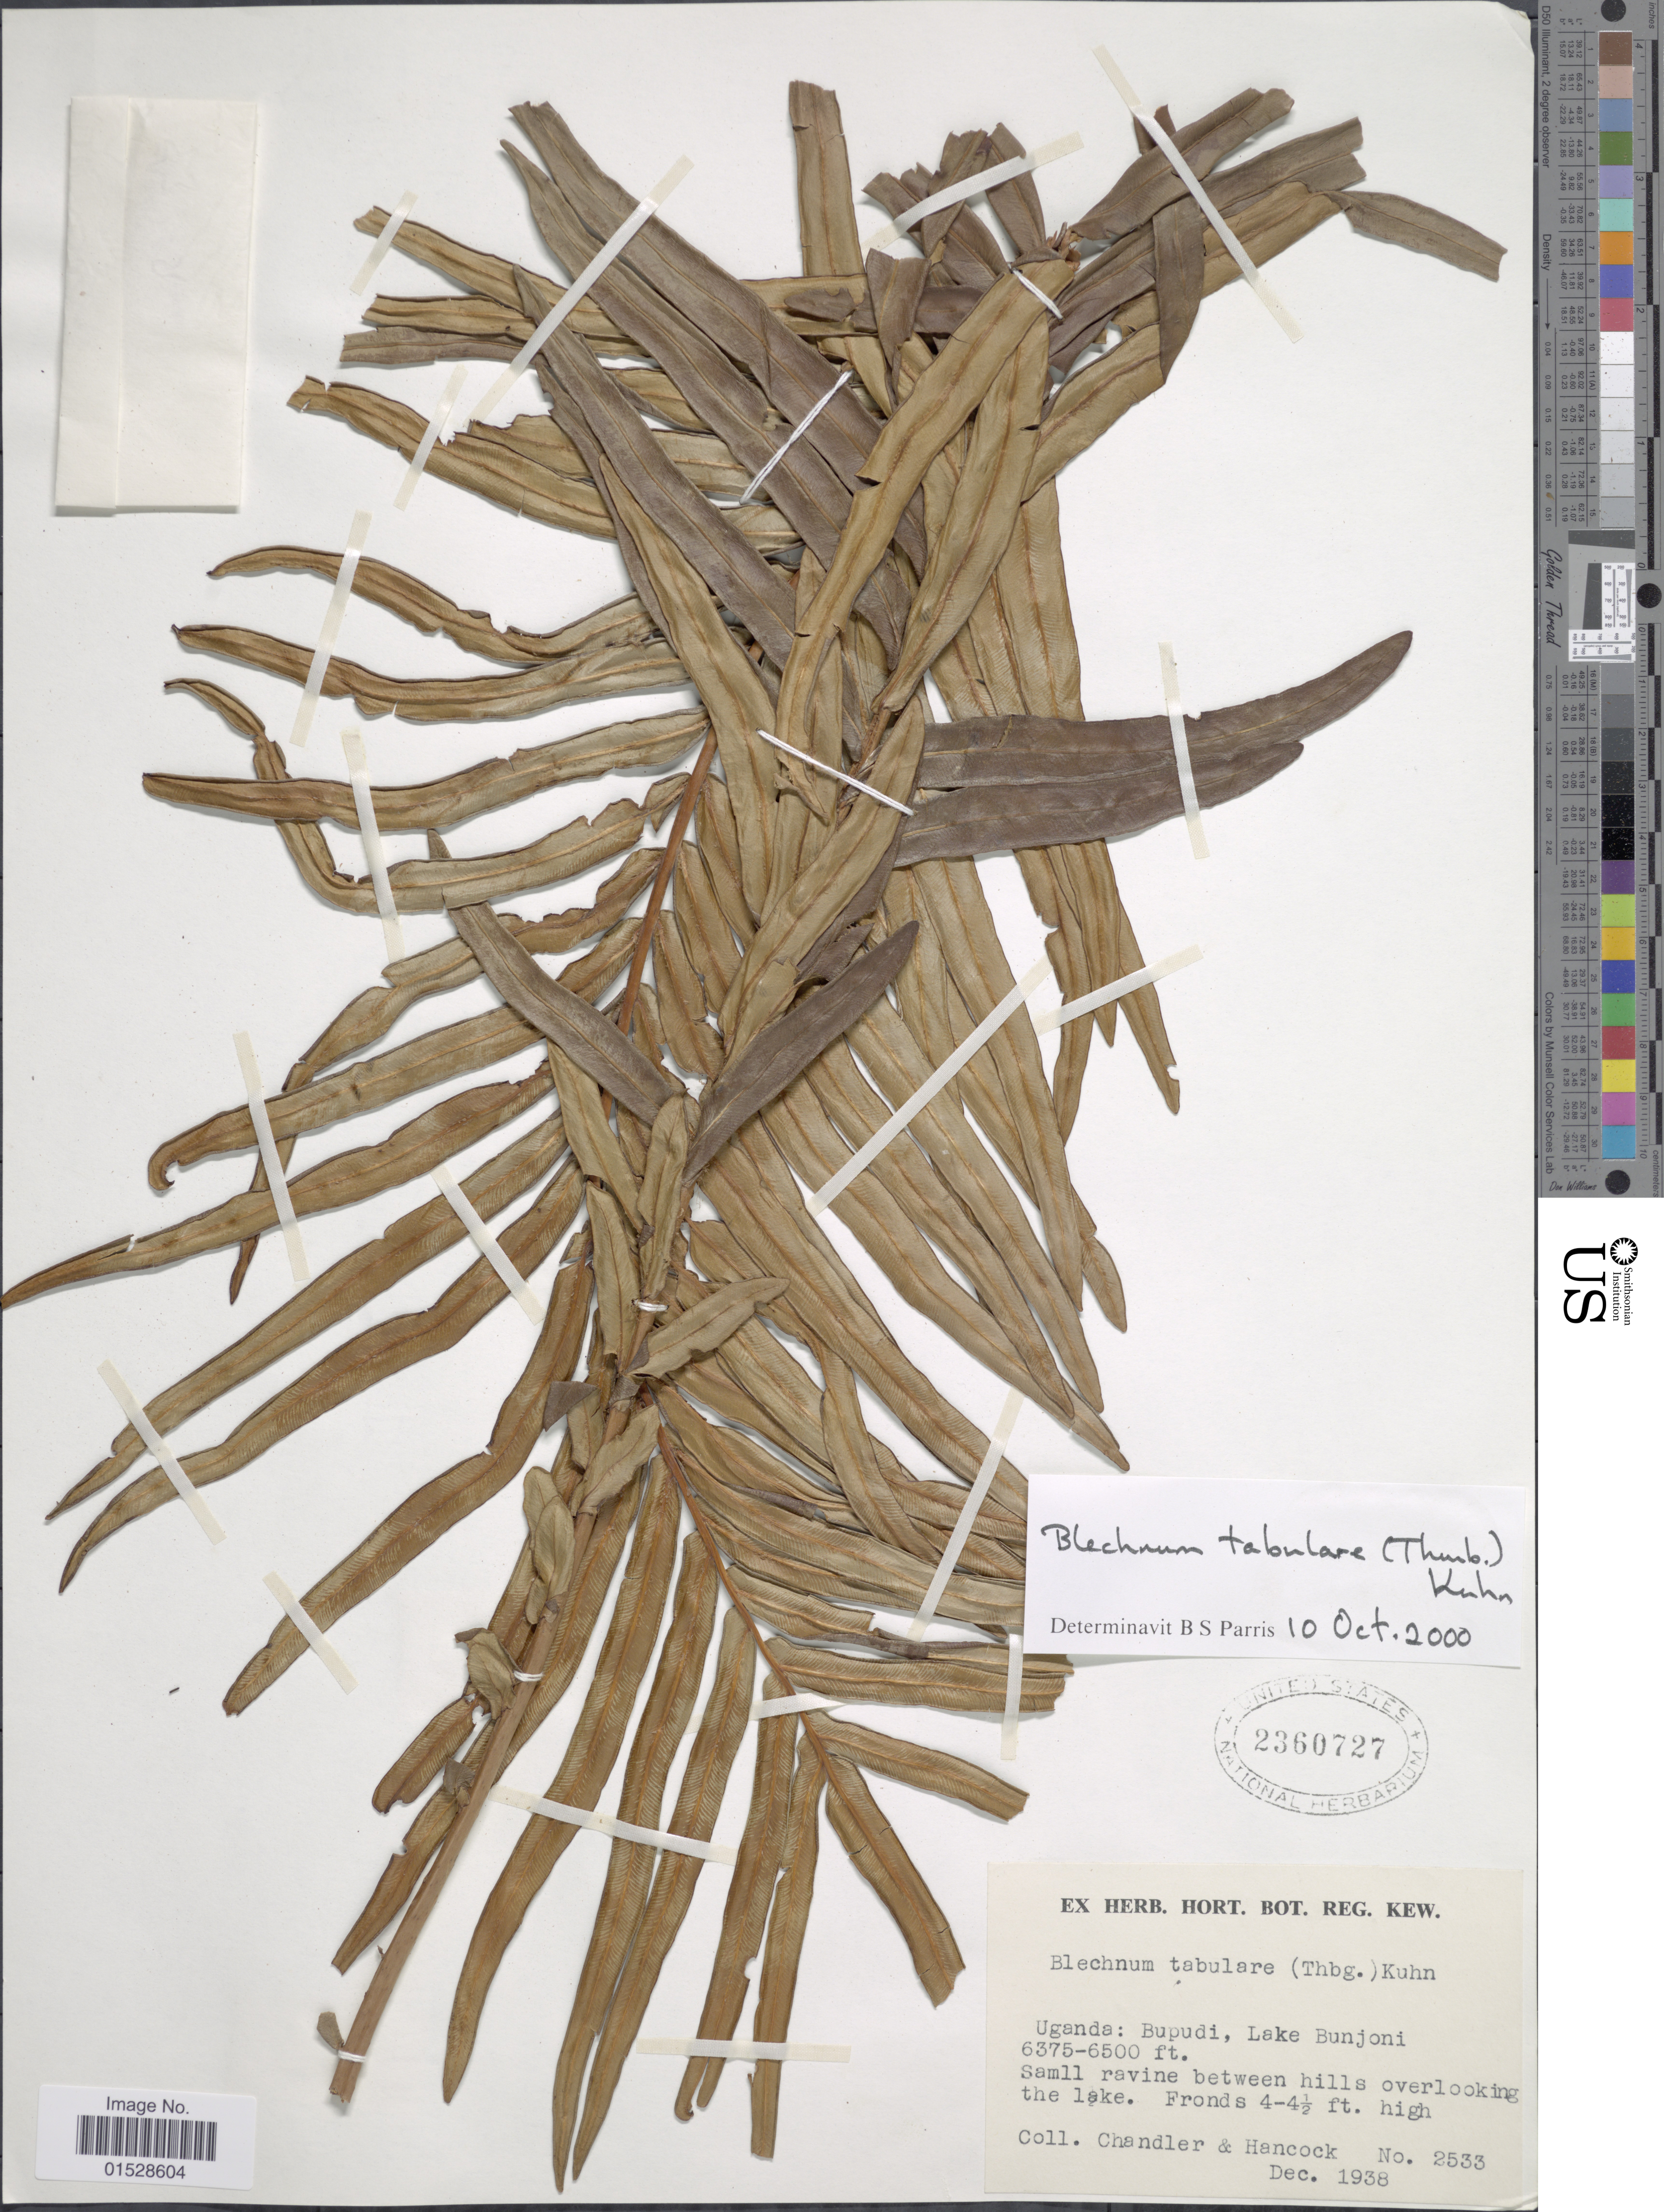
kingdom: Plantae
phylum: Tracheophyta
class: Polypodiopsida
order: Polypodiales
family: Blechnaceae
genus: Blechnum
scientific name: Blechnum tabulare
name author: (Thunb.) Kuhn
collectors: Chandler & Hancock, --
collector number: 2533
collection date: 1938-12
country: Uganda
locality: Uganda: Bupudi, Lake Bunjoni, small ravine between hills overlooking the lake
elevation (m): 1943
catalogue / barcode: US 2360727